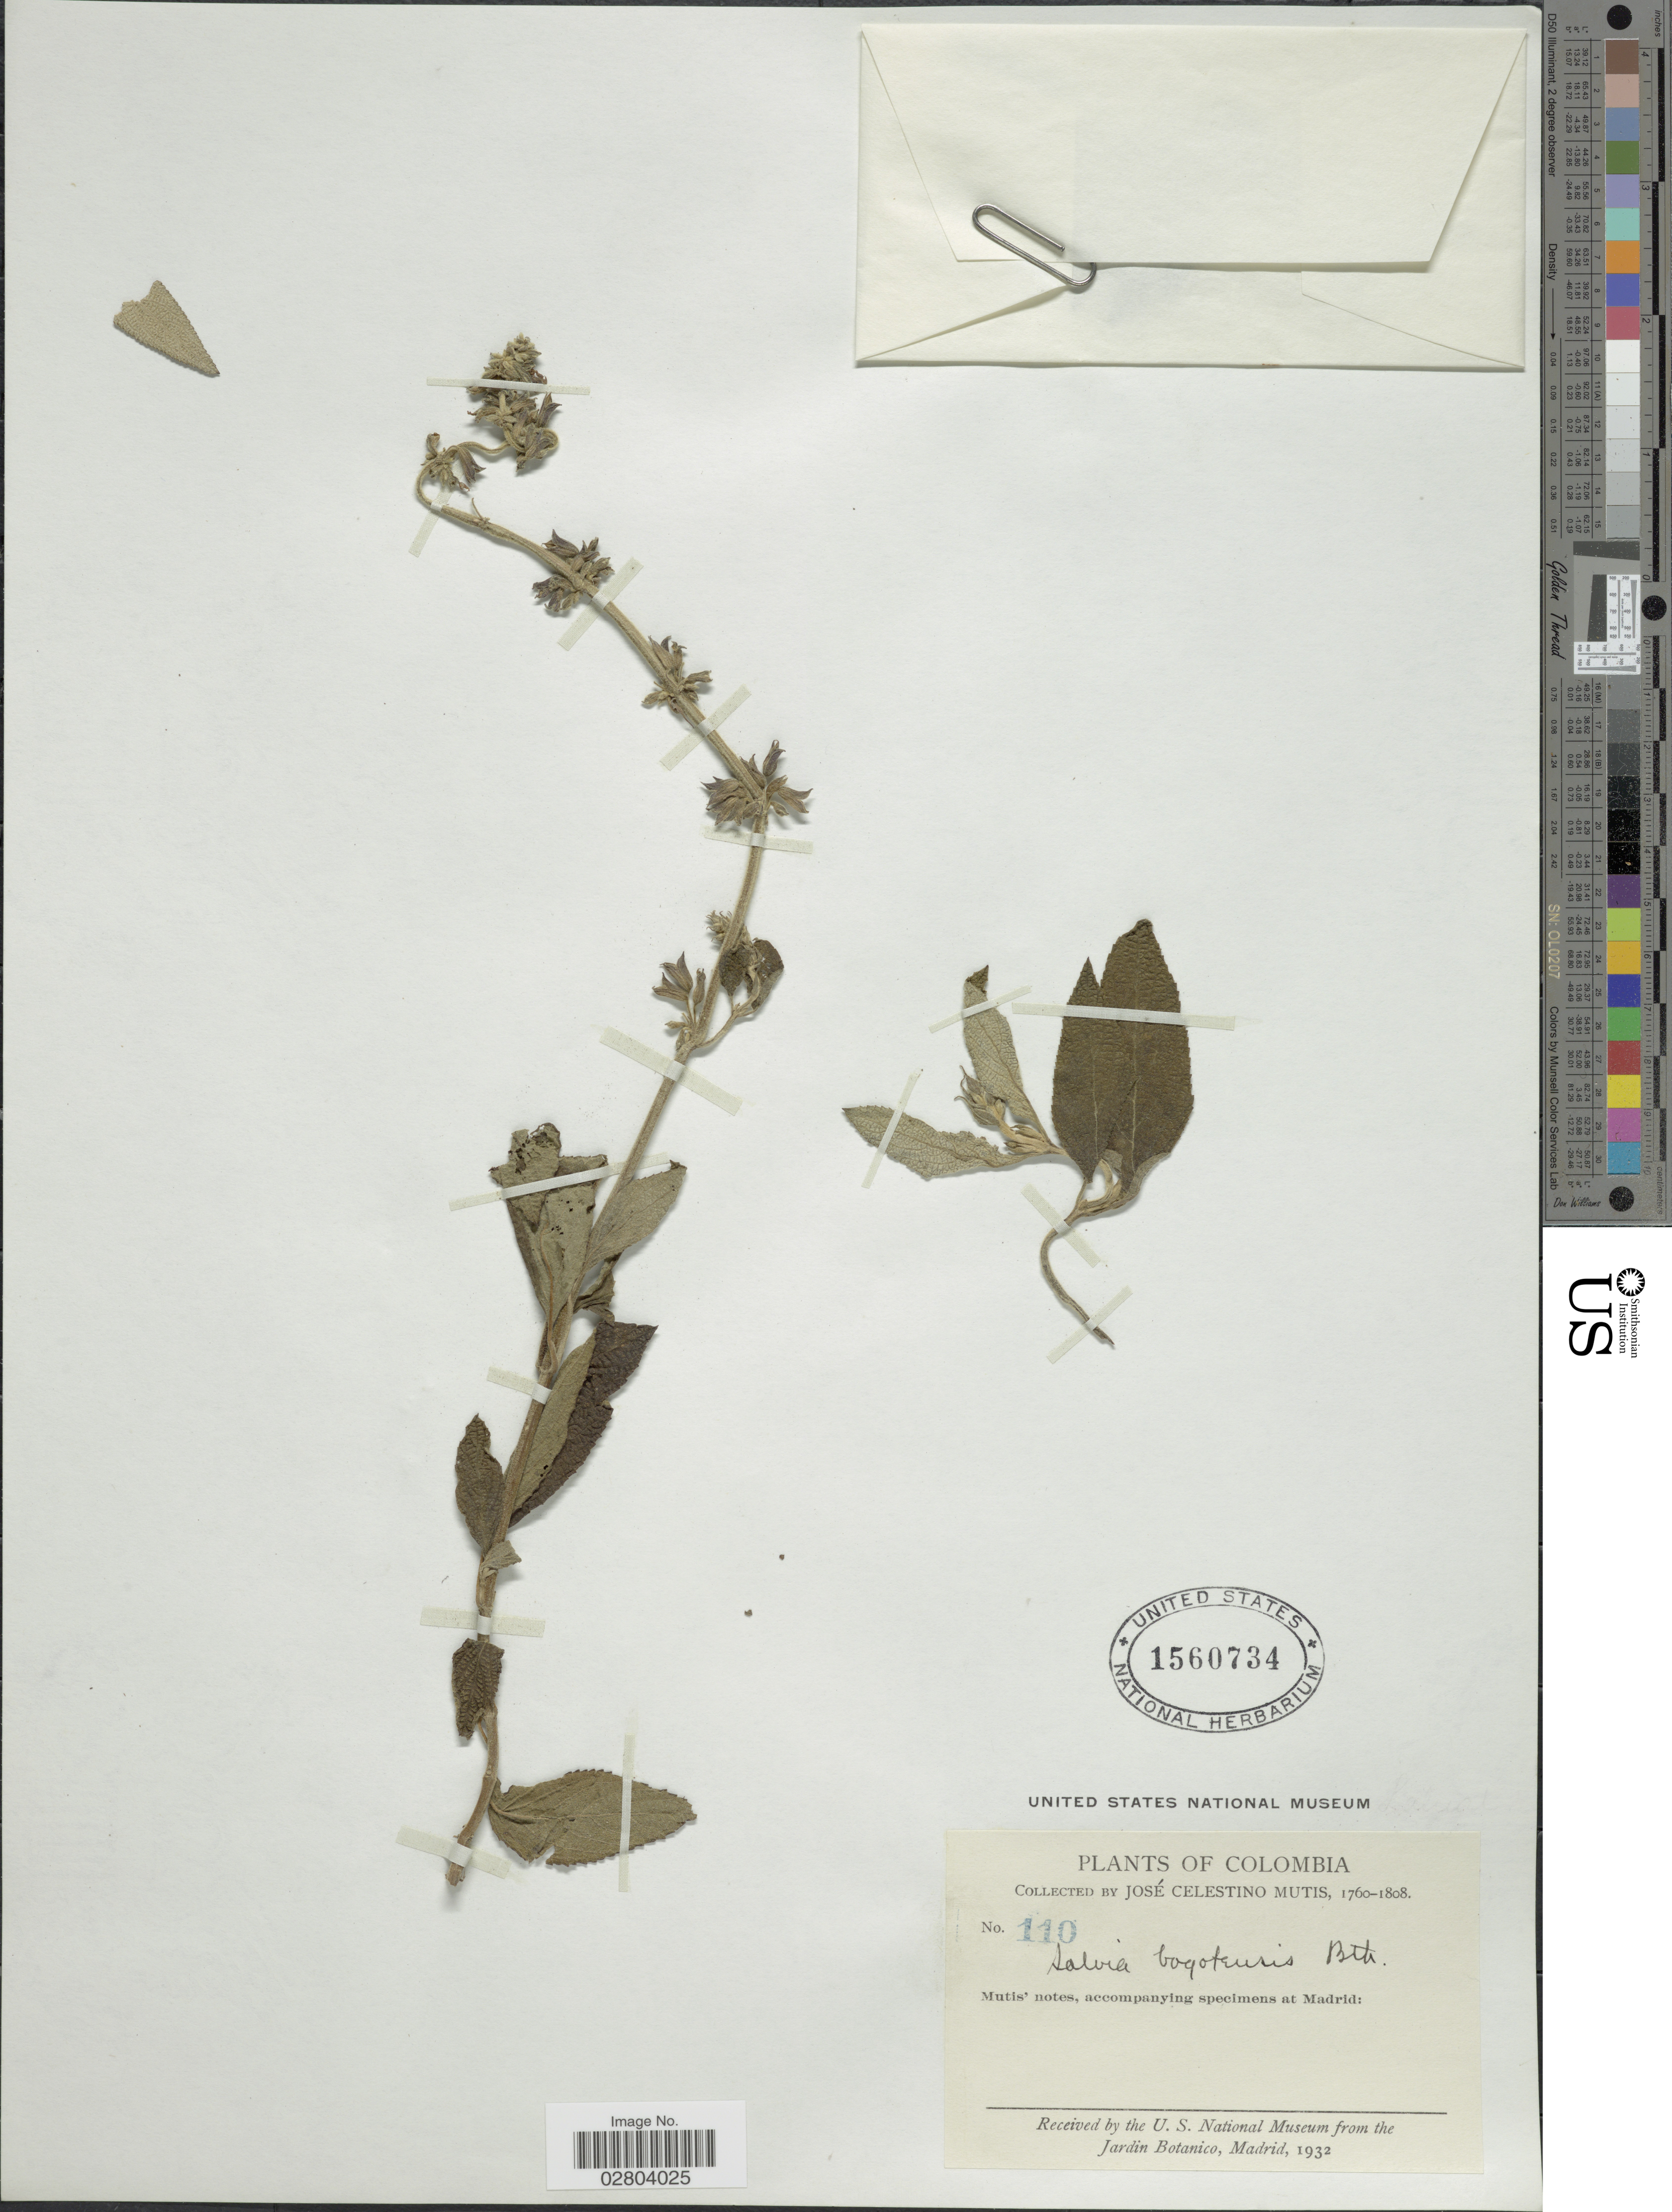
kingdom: Plantae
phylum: Tracheophyta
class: Magnoliopsida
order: Lamiales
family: Lamiaceae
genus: Salvia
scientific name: Salvia bogotensis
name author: Benth.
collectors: J. C. B. Mutis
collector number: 110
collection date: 1760/1808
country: Colombia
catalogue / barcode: US 1560734